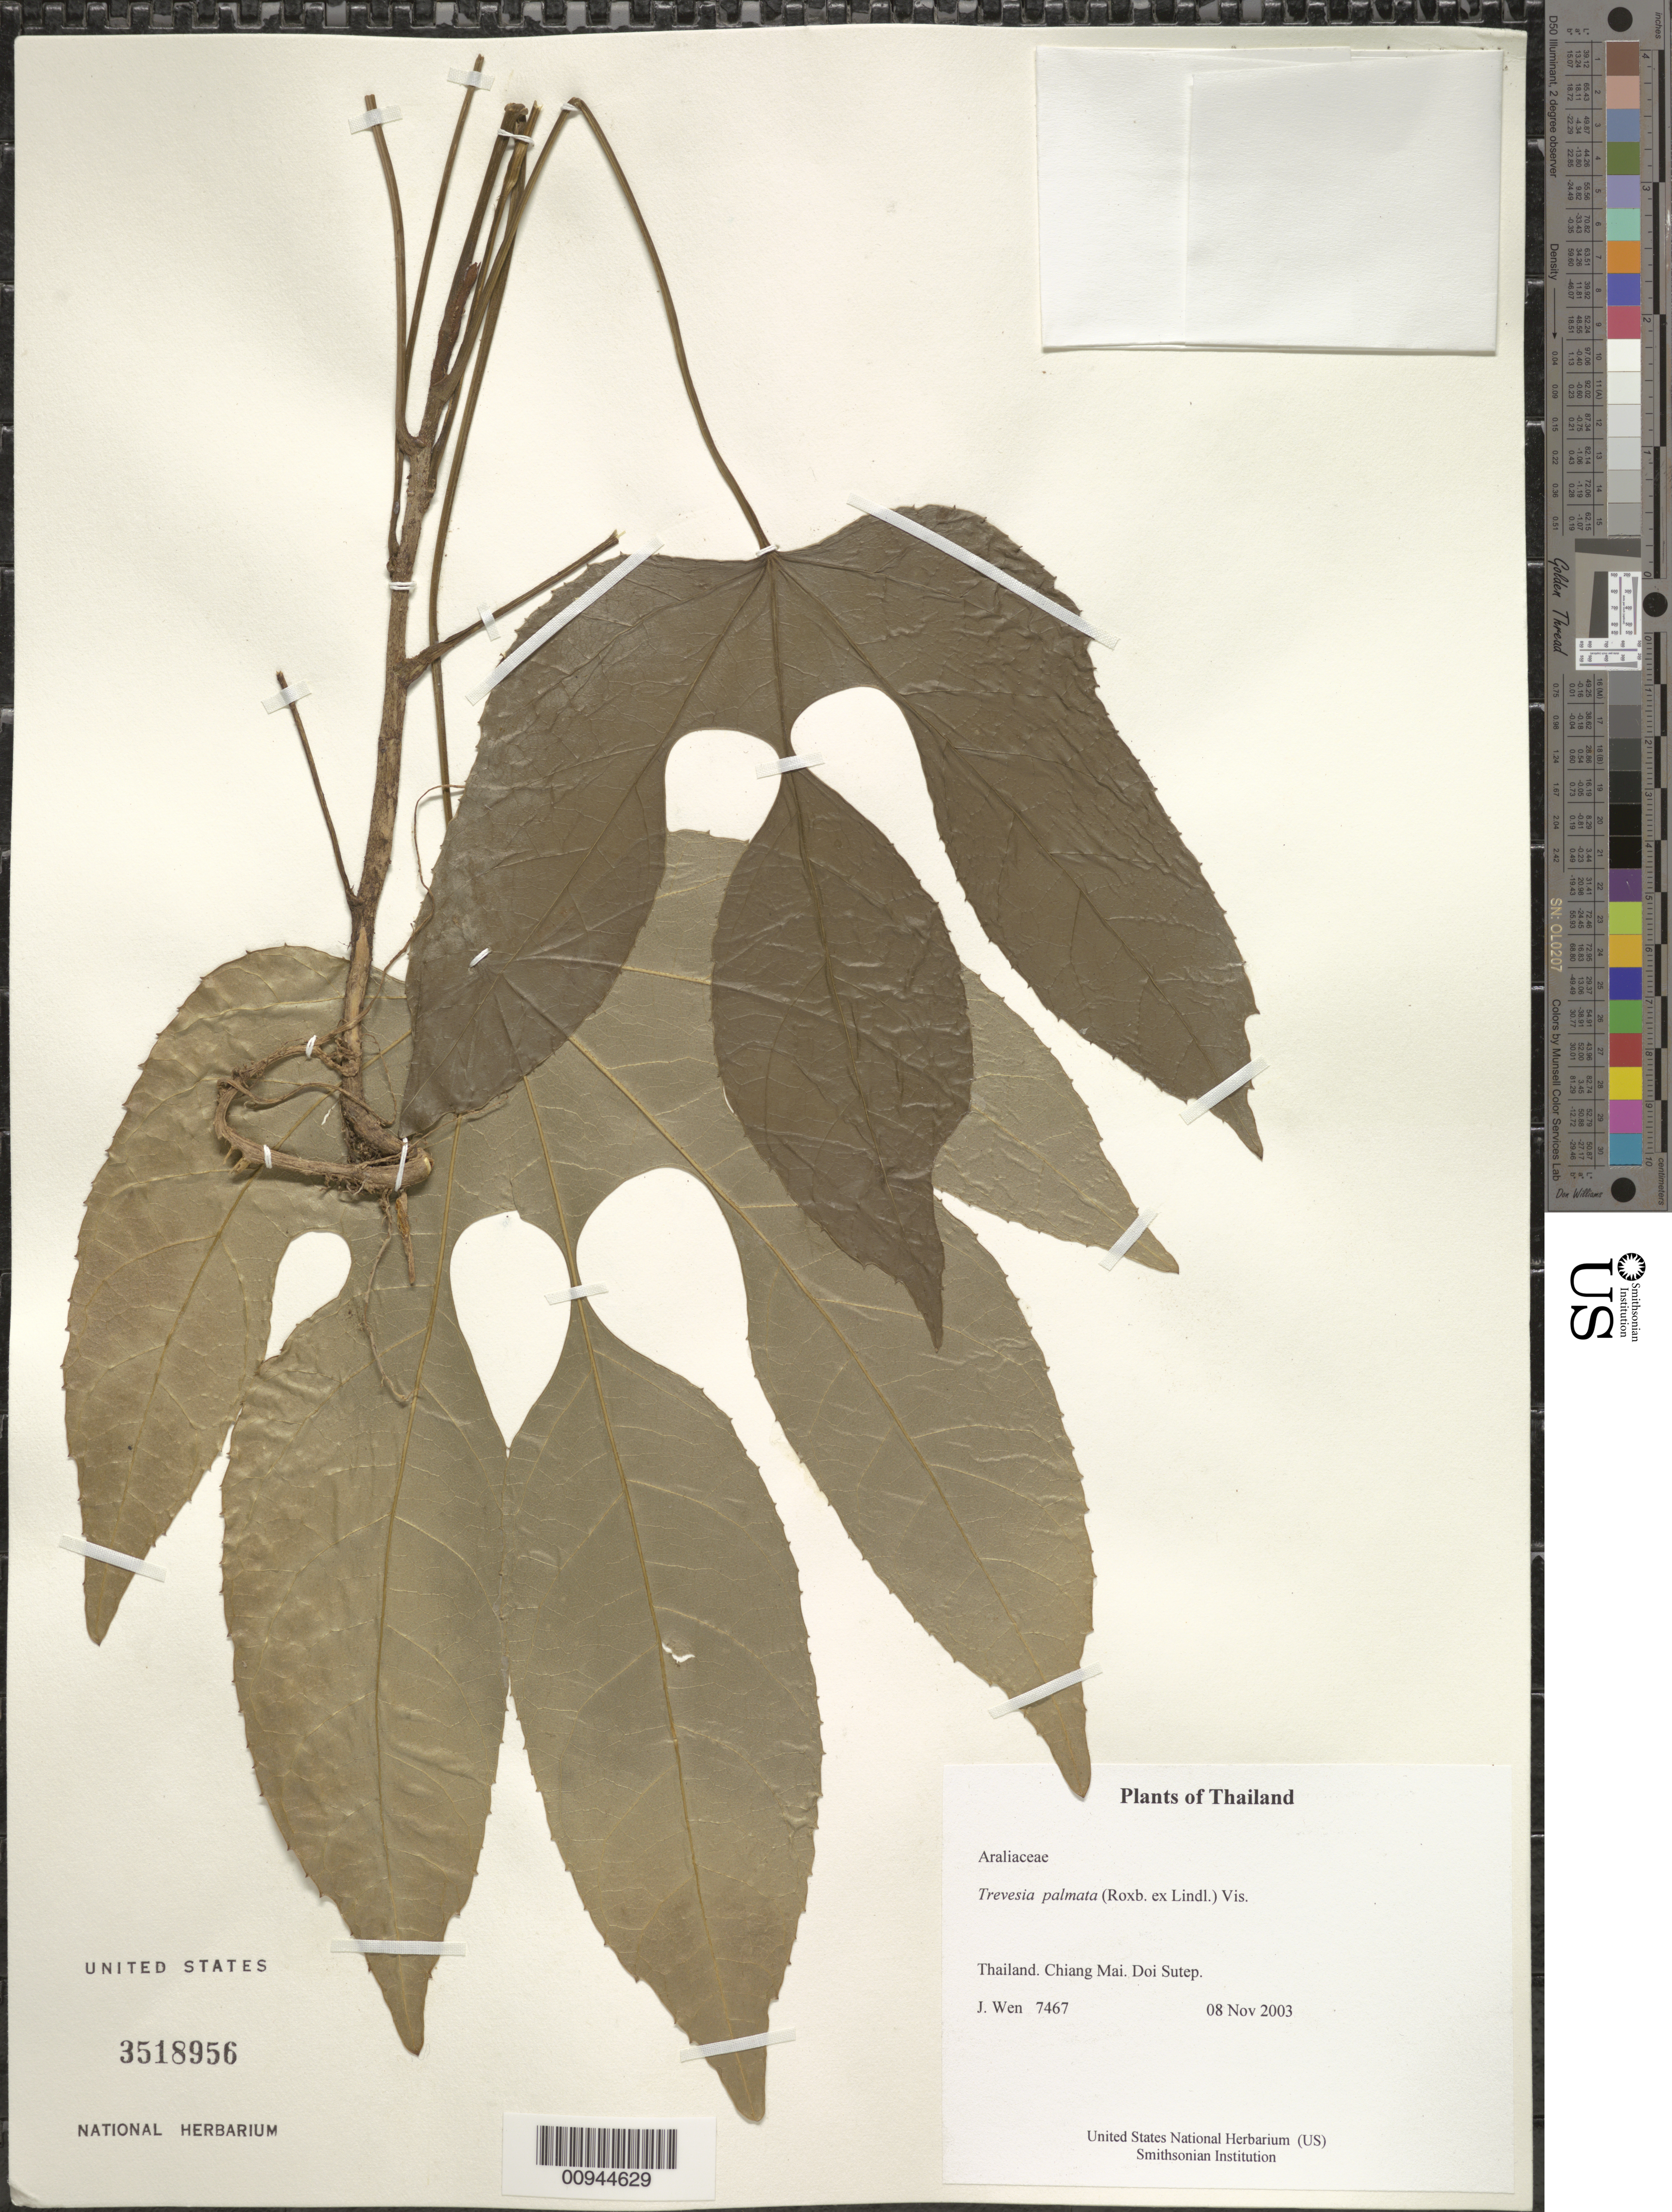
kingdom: Plantae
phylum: Tracheophyta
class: Magnoliopsida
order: Apiales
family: Araliaceae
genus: Trevesia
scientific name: Trevesia palmata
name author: (Roxb. ex Lindl.)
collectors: J. Wen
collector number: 7467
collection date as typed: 08 Nov 2003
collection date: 2003-11-08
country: Thailand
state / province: Chiang Mai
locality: Doi Sutep.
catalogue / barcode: US 3518956